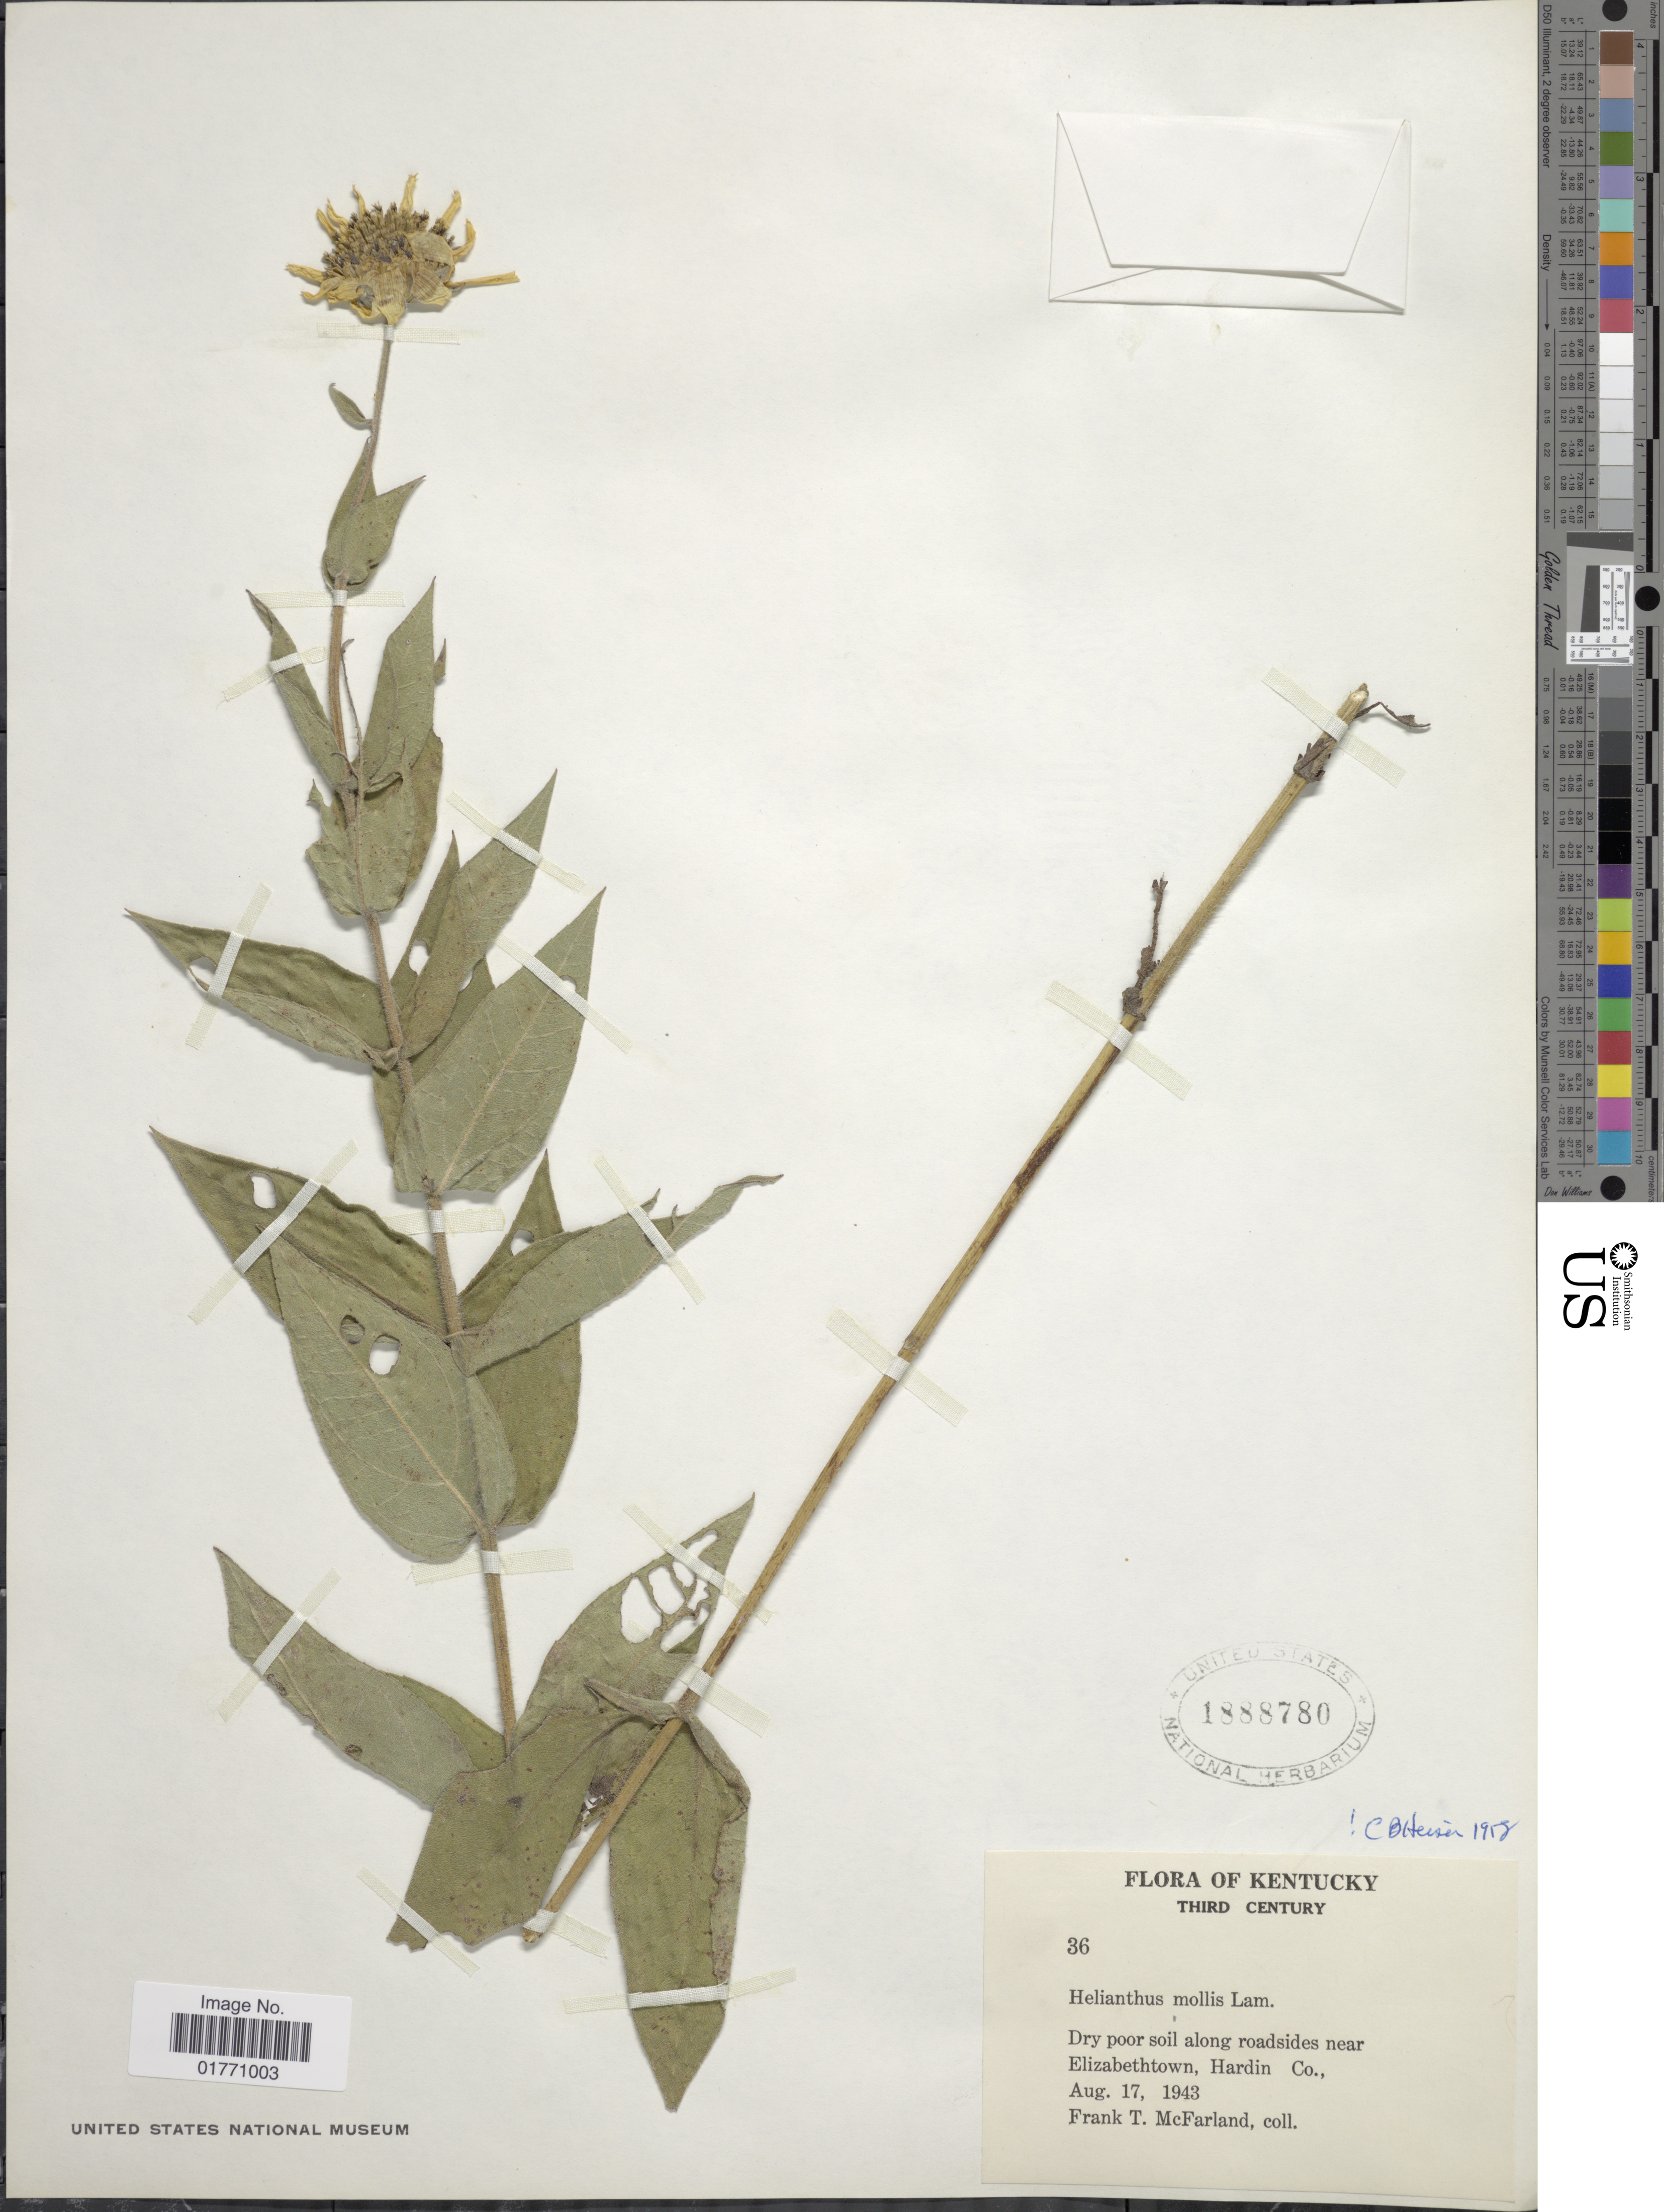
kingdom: Plantae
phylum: Tracheophyta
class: Magnoliopsida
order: Asterales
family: Asteraceae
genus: Helianthus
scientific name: Helianthus mollis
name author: Lam.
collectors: F. McFarland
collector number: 36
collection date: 1943-08-17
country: United States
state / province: Kentucky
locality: Third Century, dry poor soil along roadsides near Elizabethtown, Hardin Co.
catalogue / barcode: US 1888780